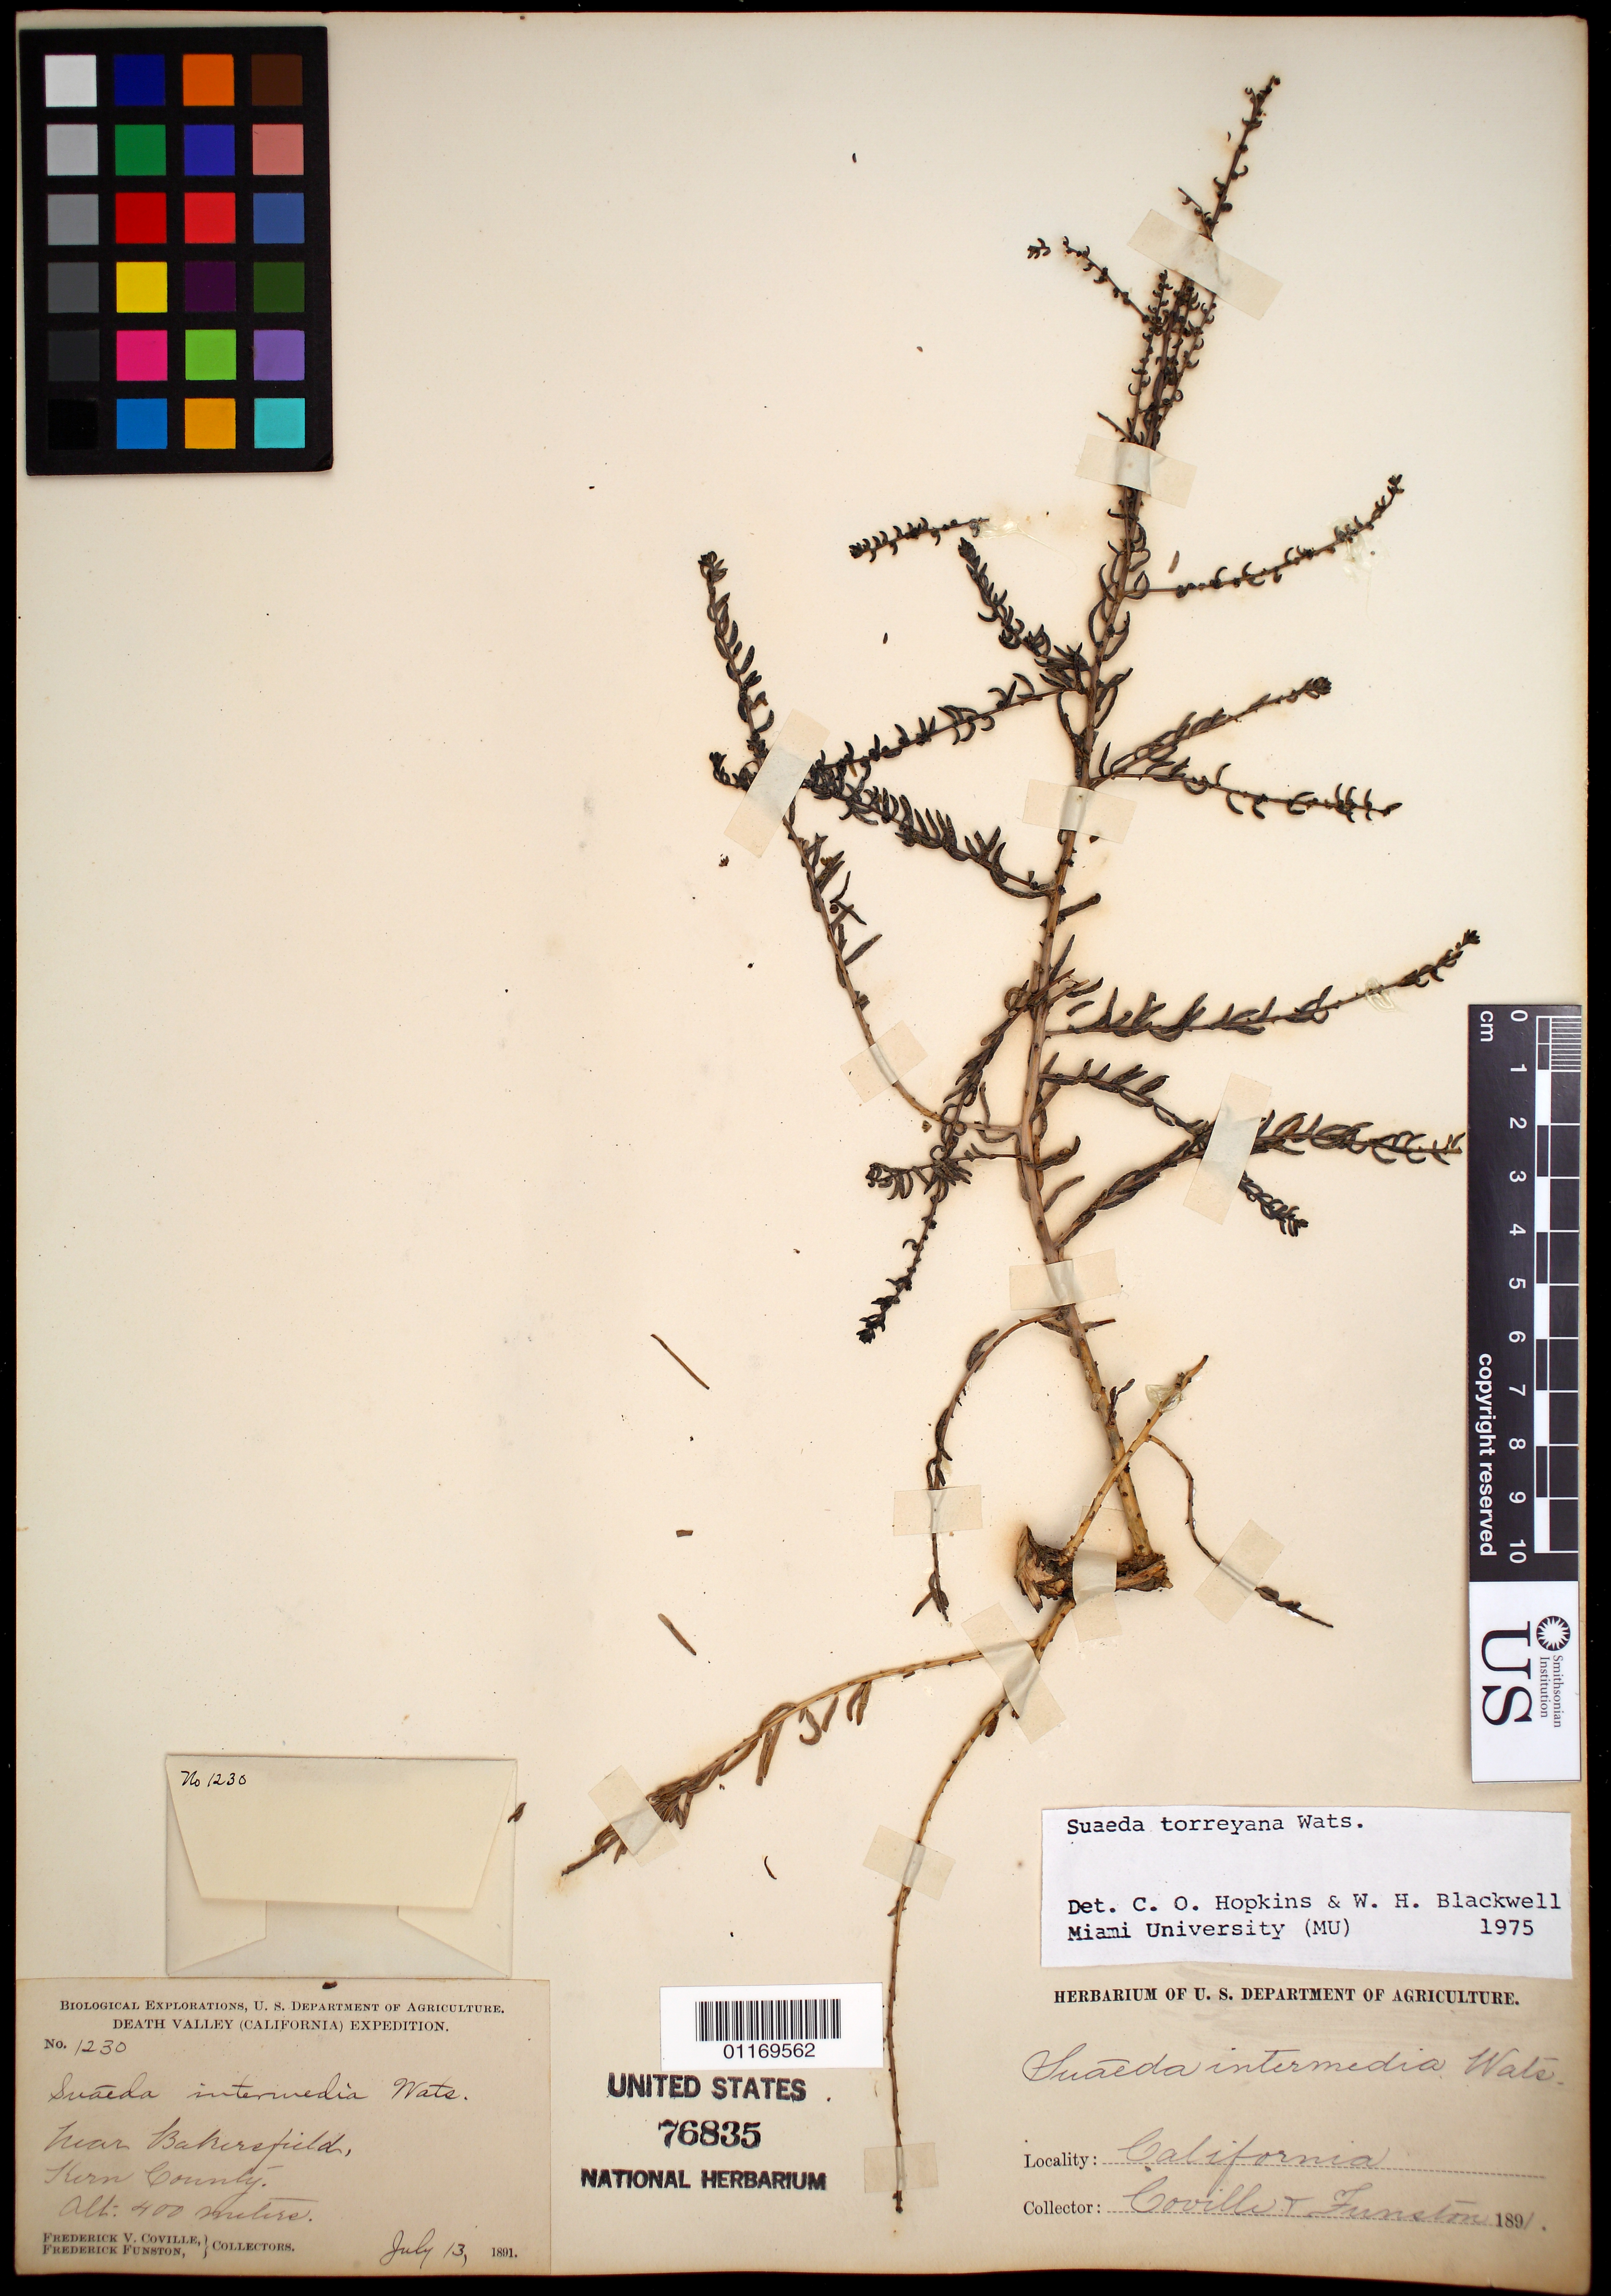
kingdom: Plantae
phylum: Tracheophyta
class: Magnoliopsida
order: Caryophyllales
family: Amaranthaceae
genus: Suaeda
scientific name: Suaeda torreyana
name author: S. Watson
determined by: Hopkins, C. O.; Blackwell, W. H.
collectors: F. V. Coville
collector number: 1230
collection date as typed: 13 Jul 1891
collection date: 1891-07-13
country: United States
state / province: California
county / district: Kern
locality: Near Bakersfield.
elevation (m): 400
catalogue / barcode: US 76835